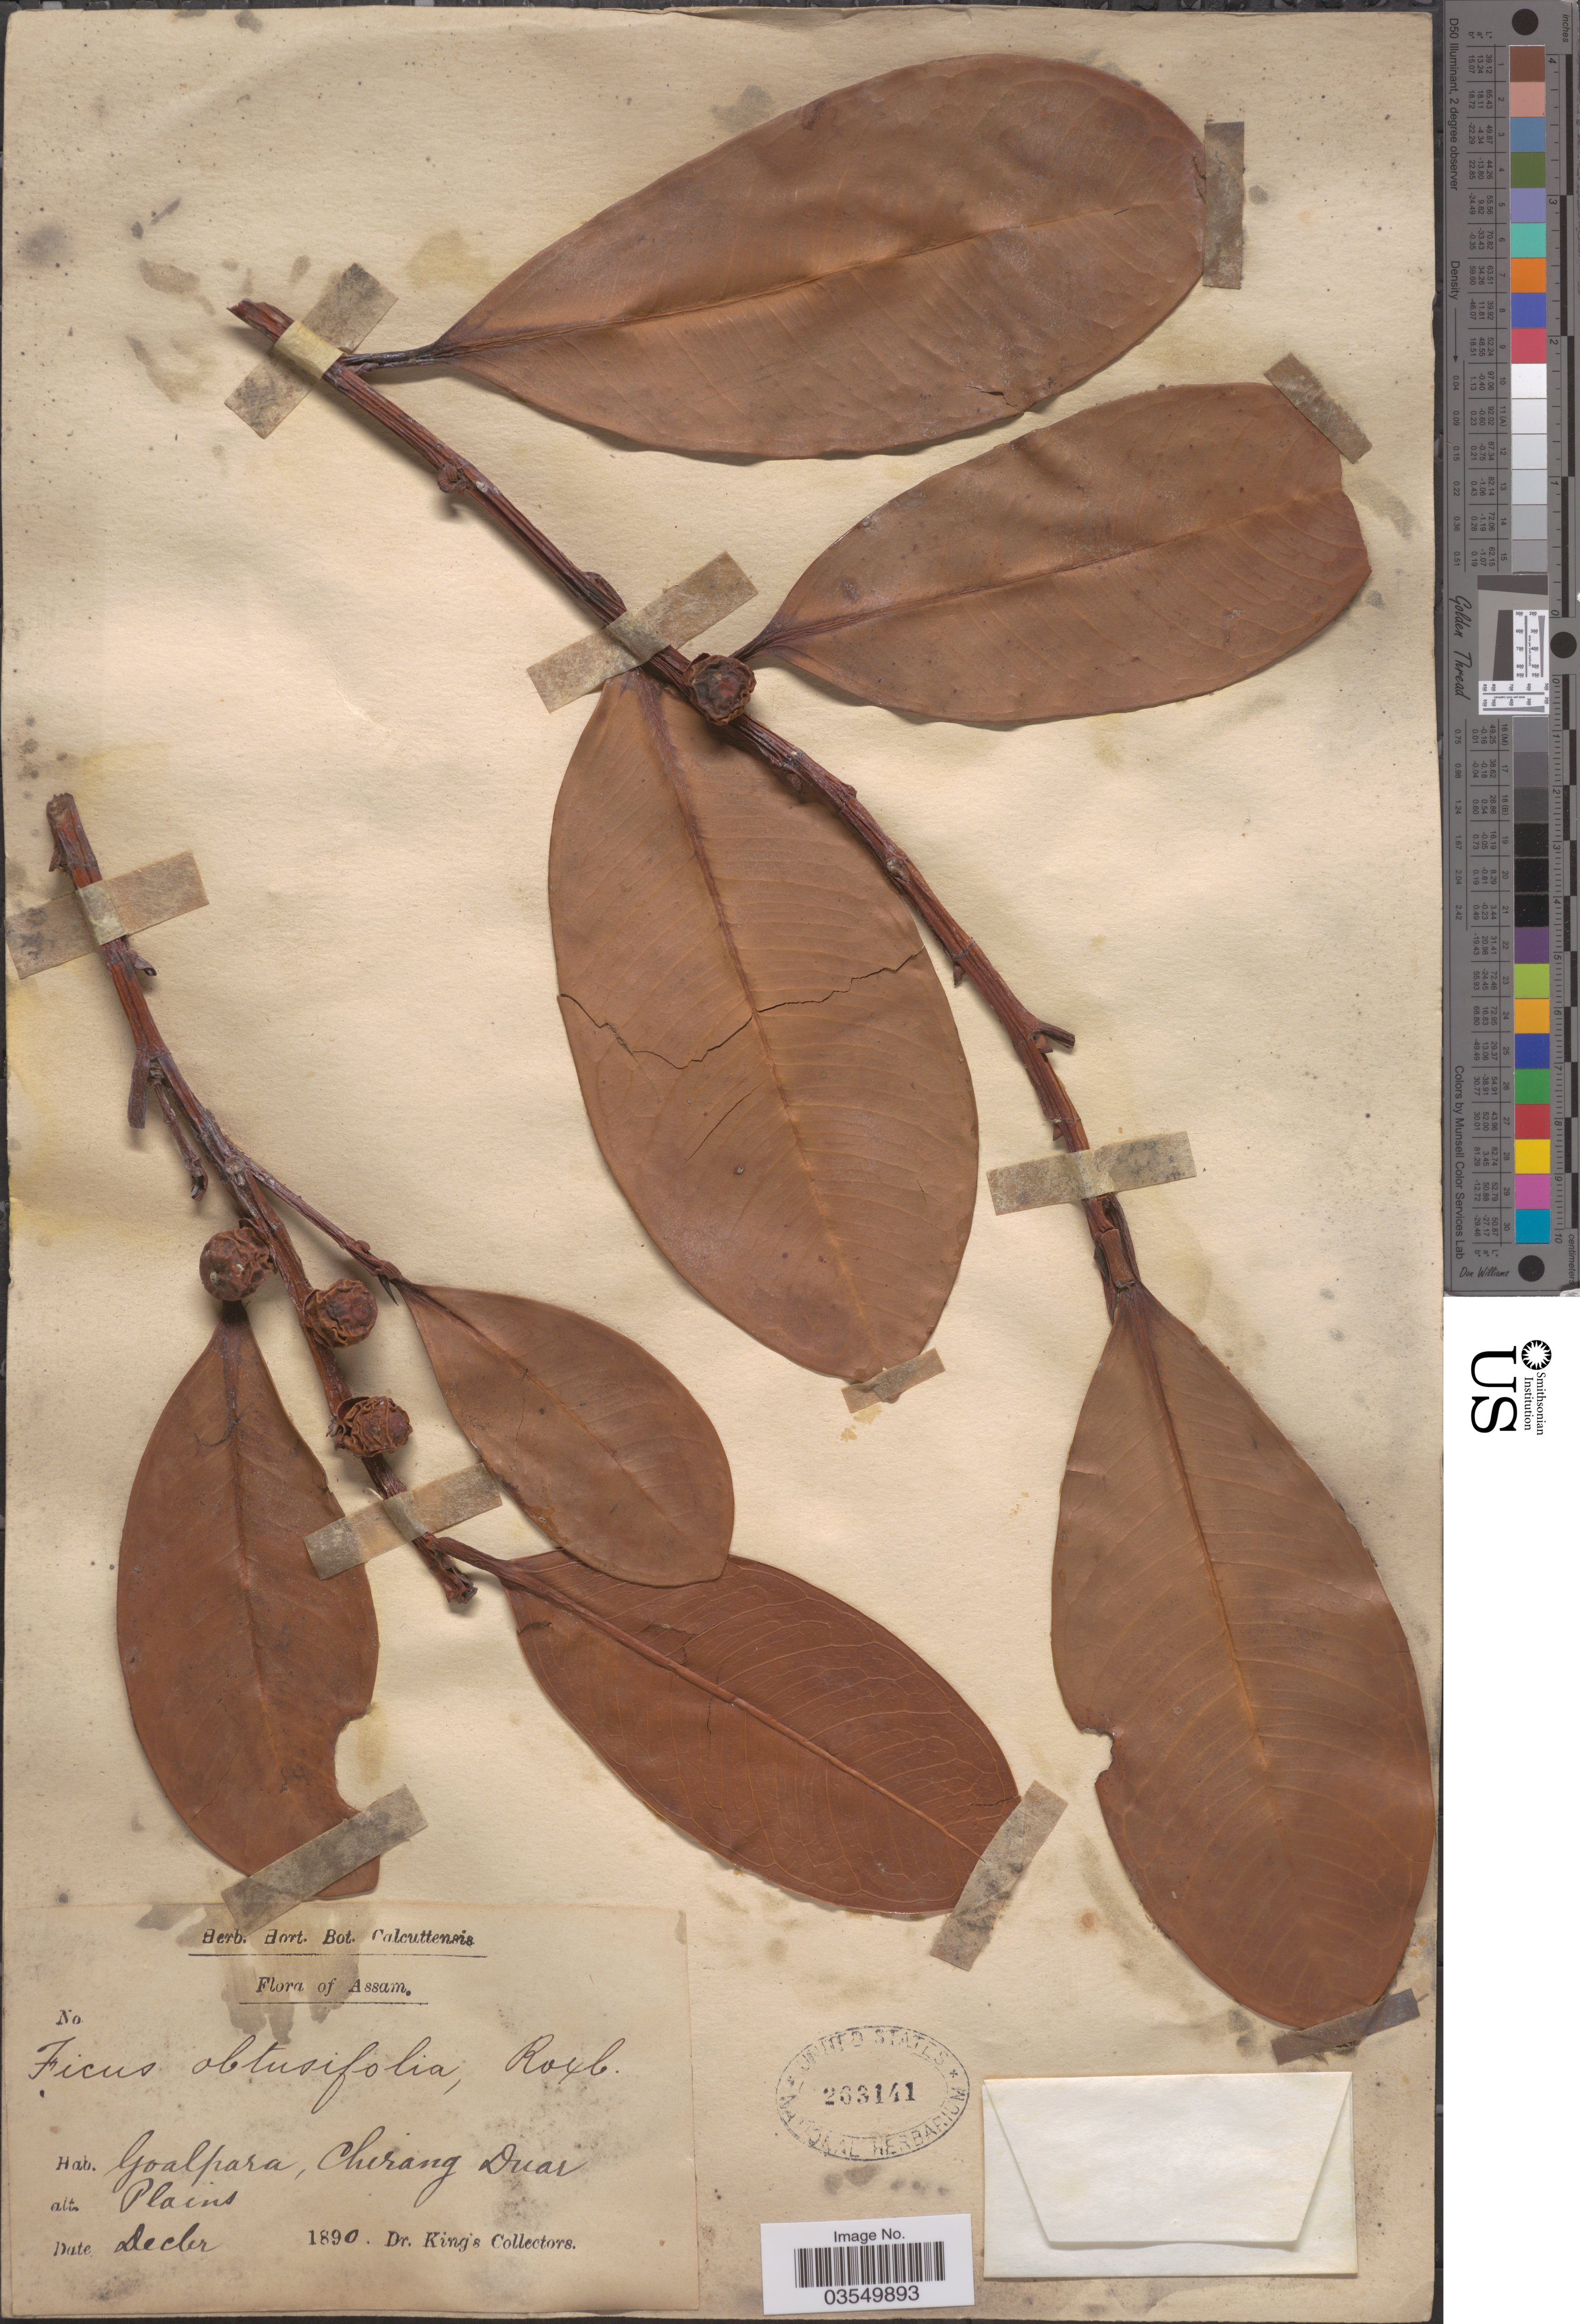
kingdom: Plantae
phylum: Tracheophyta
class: Magnoliopsida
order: Rosales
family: Moraceae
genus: Ficus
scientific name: Ficus curtipes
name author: Corner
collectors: Dr. King's collector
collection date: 1890-12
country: India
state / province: Assam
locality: Goalpara, Chirang Duar.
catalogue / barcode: US 263141